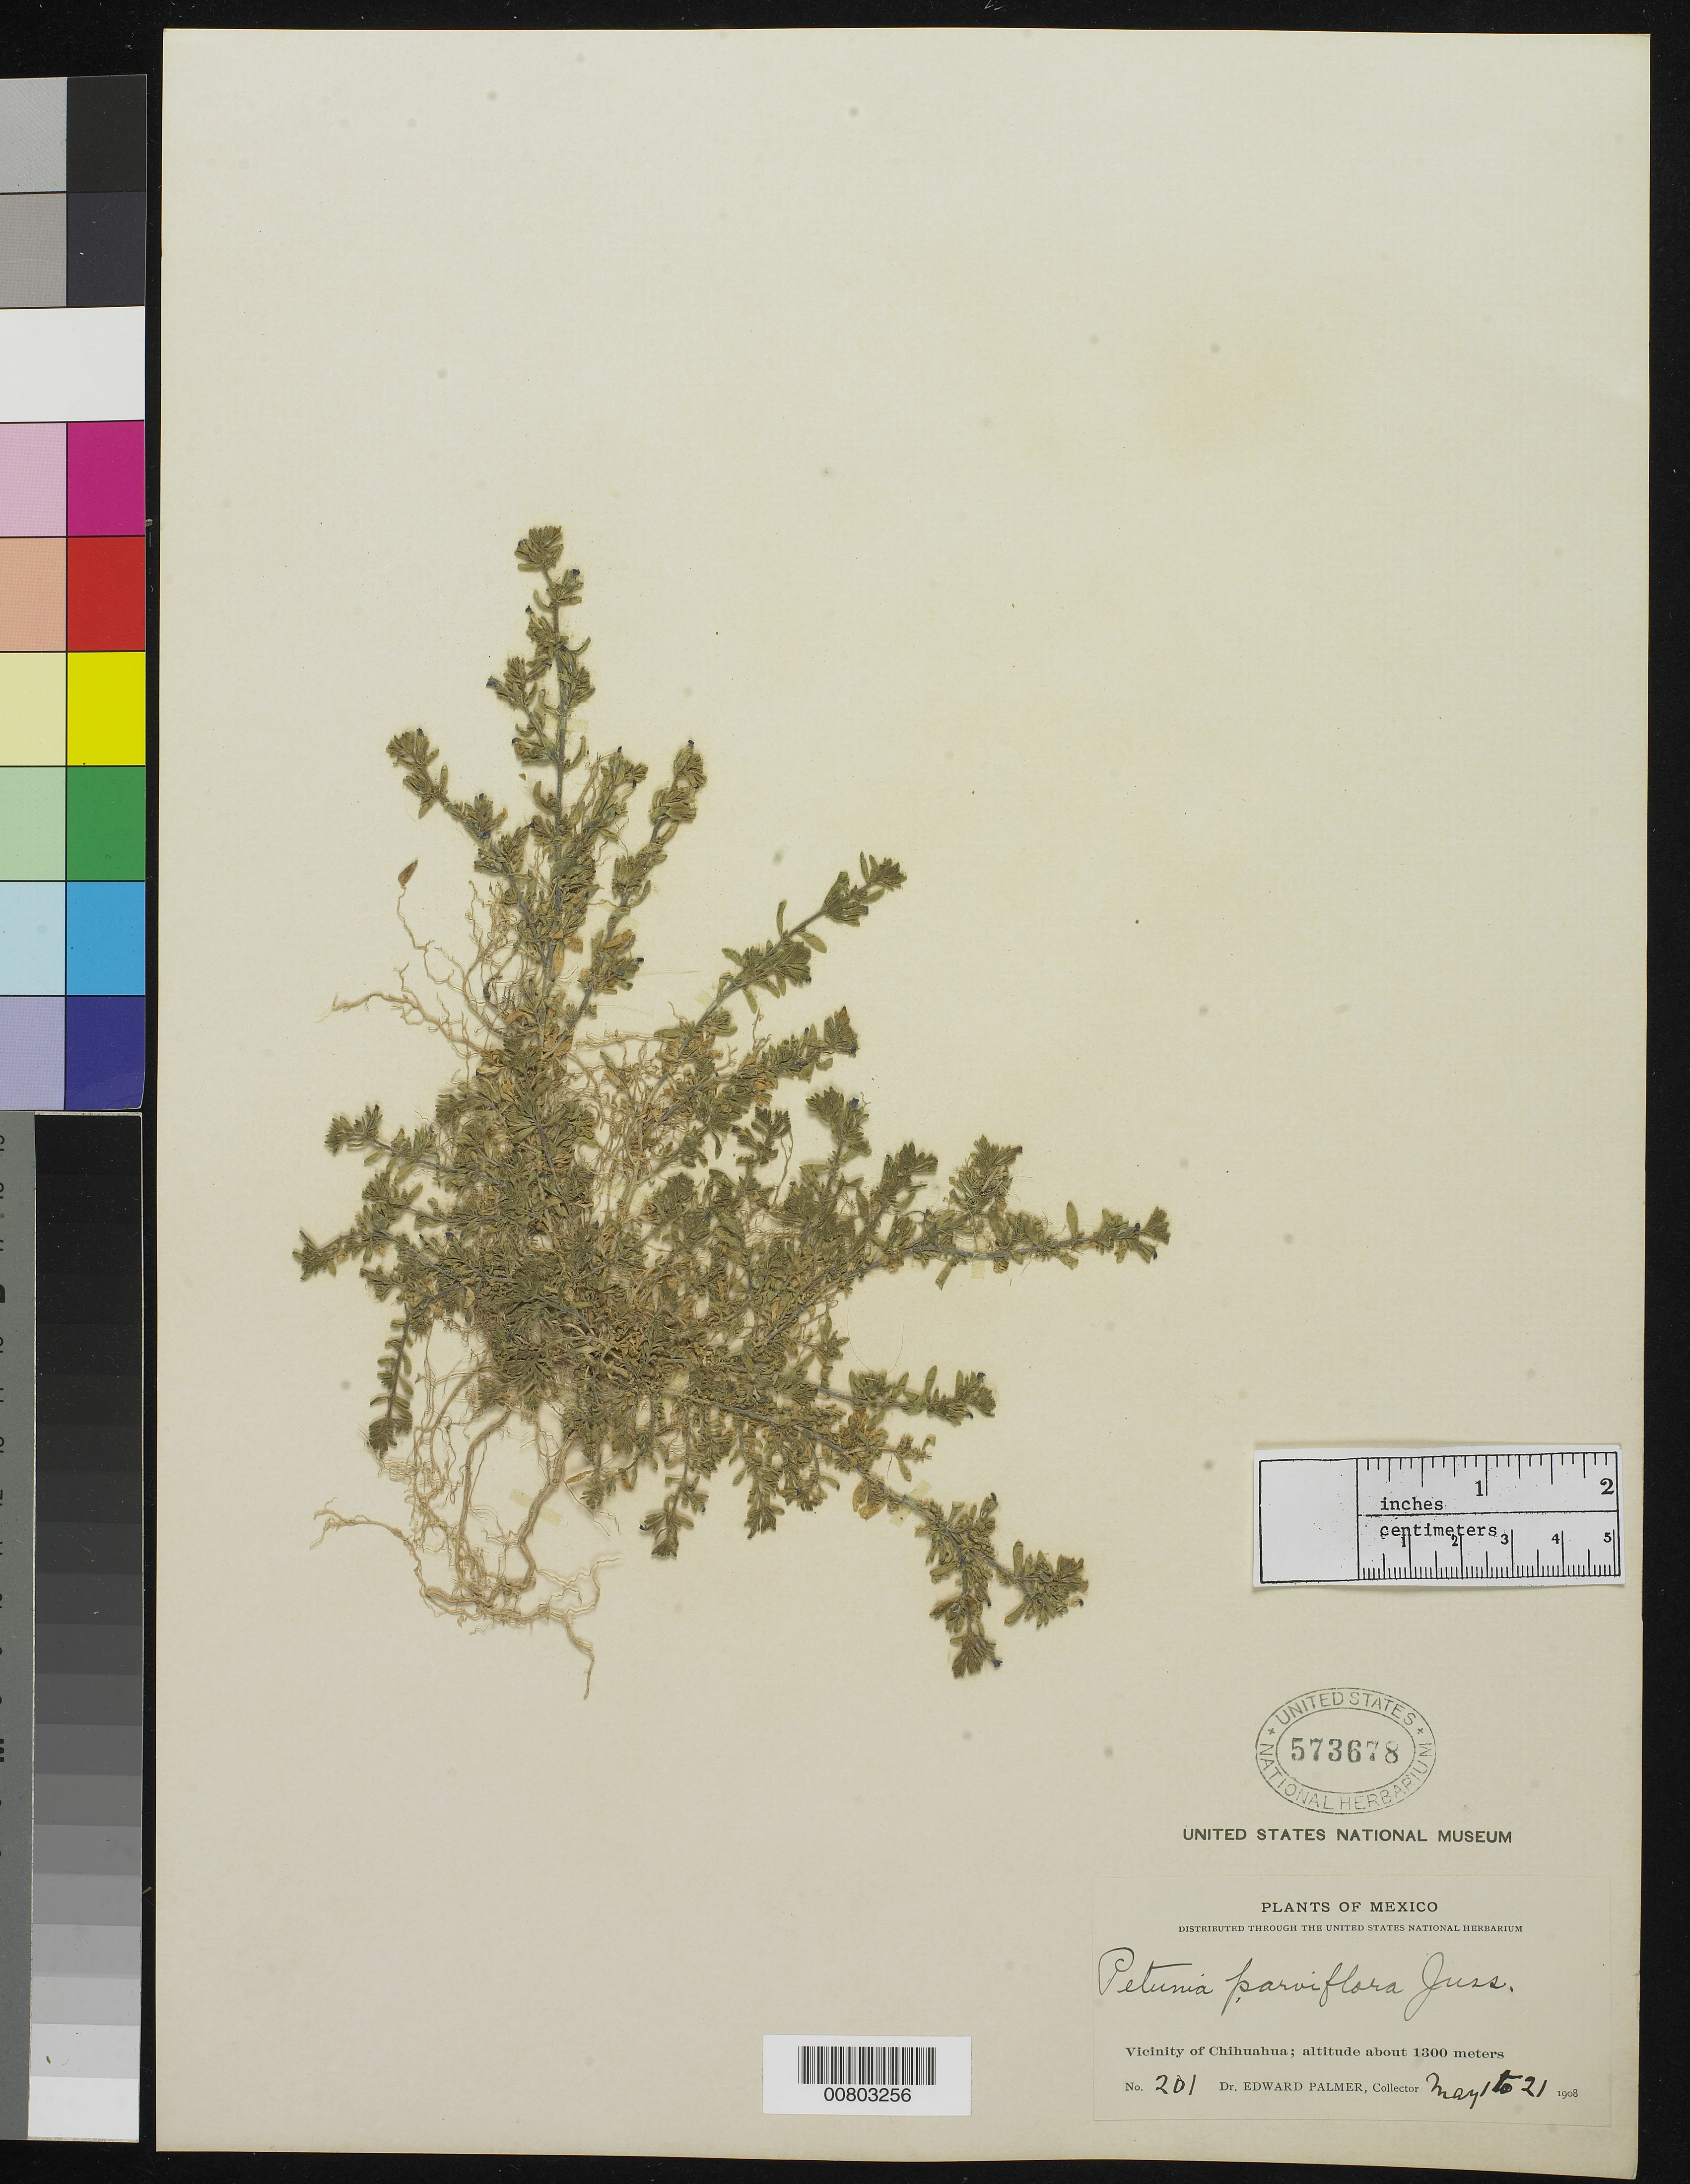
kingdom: Plantae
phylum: Tracheophyta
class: Magnoliopsida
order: Solanales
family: Solanaceae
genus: Petunia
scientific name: Petunia parviflora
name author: Juss.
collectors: E. Palmer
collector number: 201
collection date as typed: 01 May 1908 to 21 May 1908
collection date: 1908-05-01/1908-05-21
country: Mexico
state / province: Chihuahua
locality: Vicinity of Chihuahua.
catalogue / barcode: US 573678